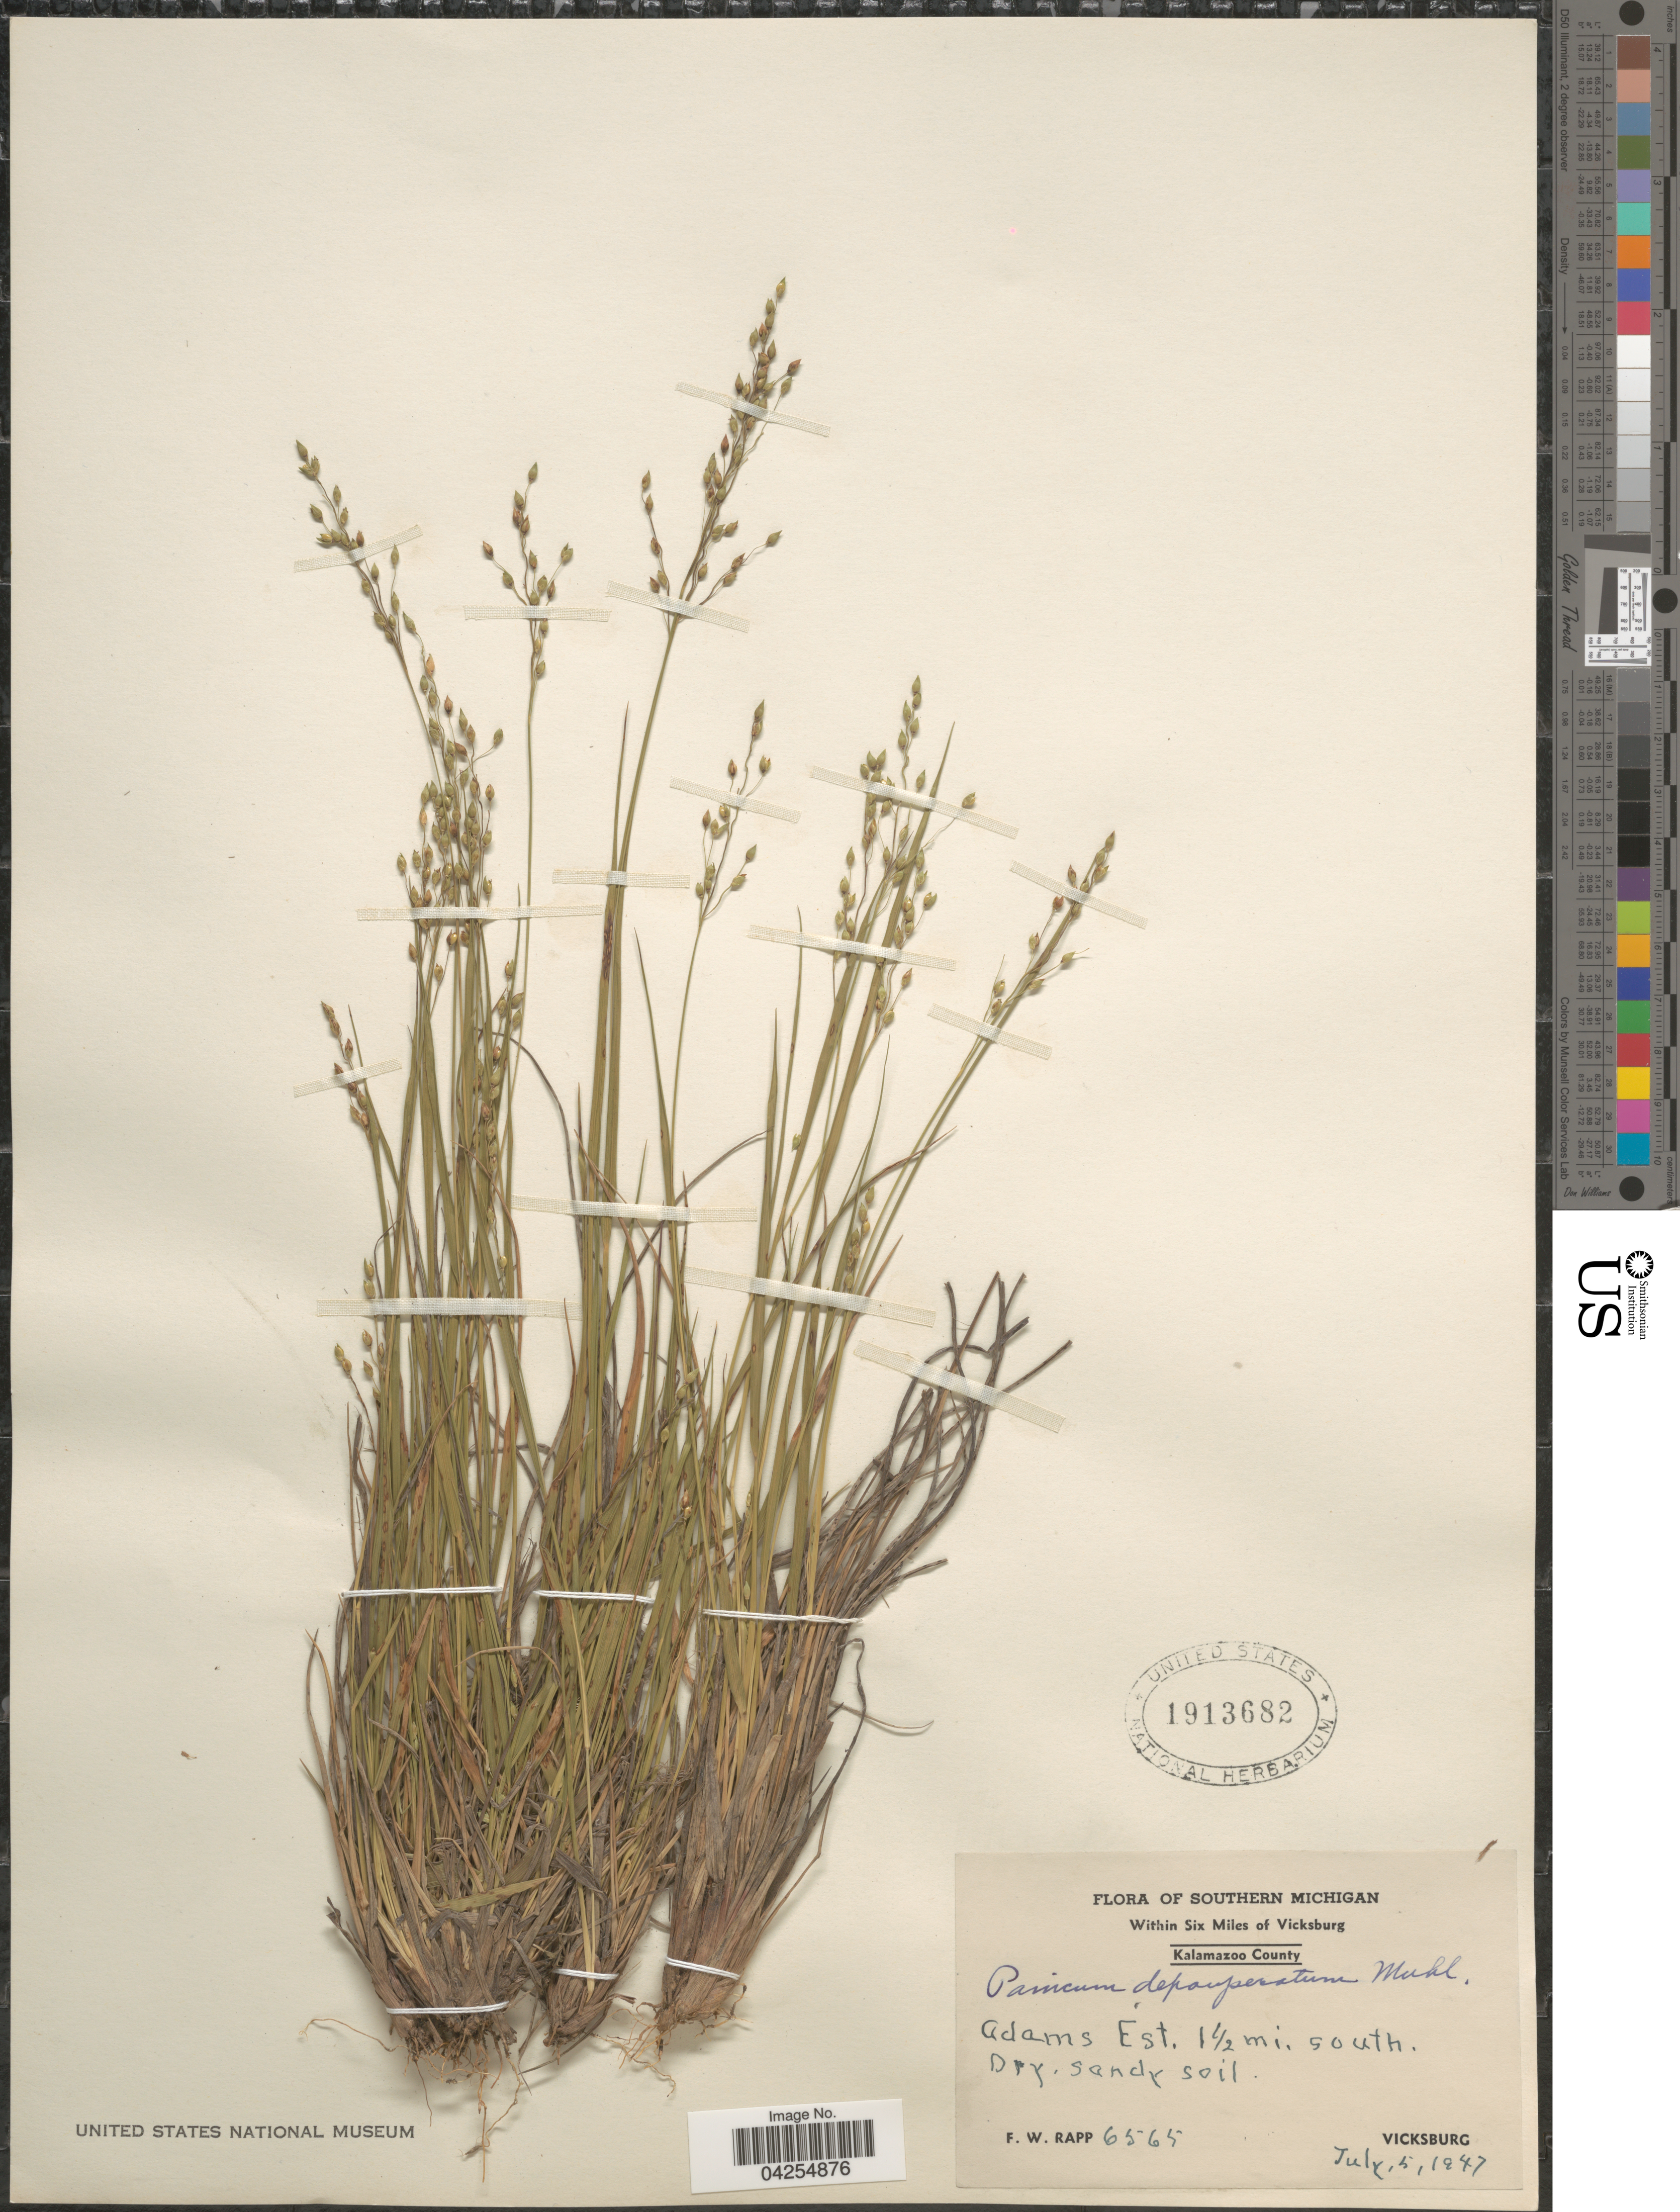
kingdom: Plantae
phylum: Tracheophyta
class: Liliopsida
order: Poales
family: Poaceae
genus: Dichanthelium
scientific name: Dichanthelium depauperatum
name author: (Muhl.) Gould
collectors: F. Rapp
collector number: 6565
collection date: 1947-07-05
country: United States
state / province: Michigan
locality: Southern Michigan. Within Six Miles of Vicksburg. Kalamazoo County. Adams Est. 1½ mi. south. Vicksburg.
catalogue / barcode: US 1913682